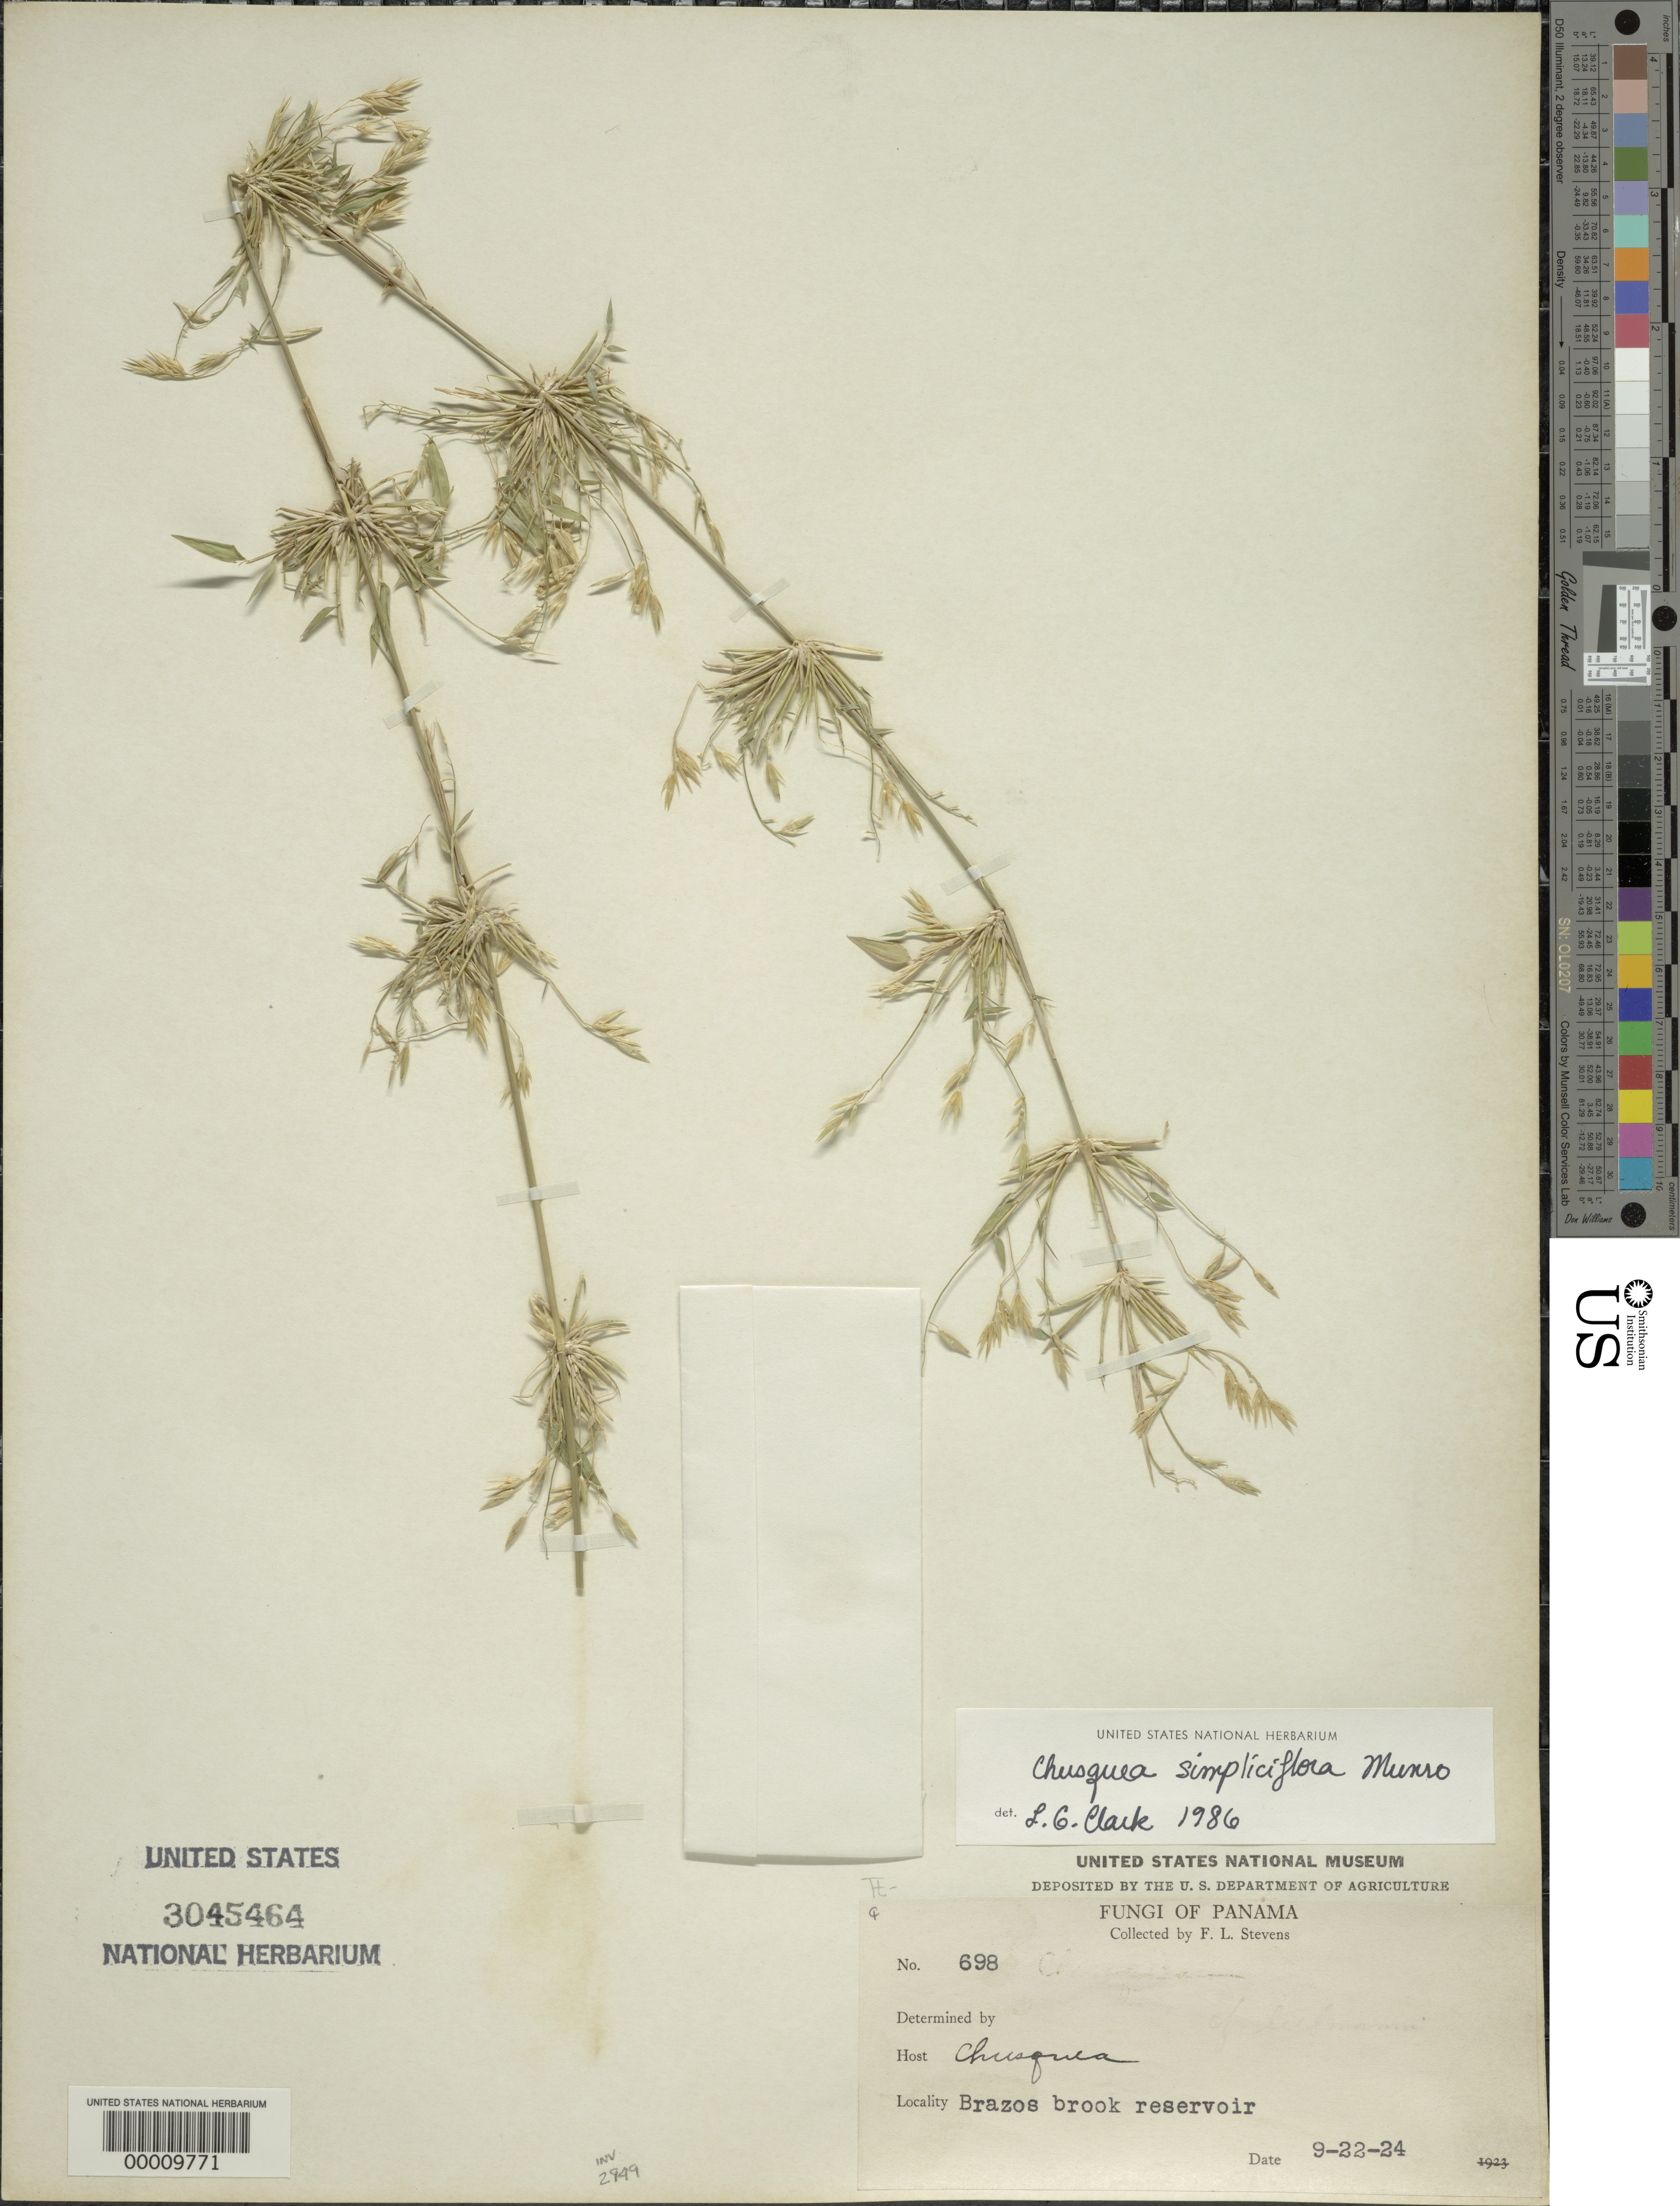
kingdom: Plantae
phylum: Tracheophyta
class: Liliopsida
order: Poales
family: Poaceae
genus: Chusquea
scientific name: Chusquea simpliciflora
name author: Munro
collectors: F. L. Stevens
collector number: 698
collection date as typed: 22 Sep 1924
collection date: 1924-09-22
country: Panama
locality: Brazos brook reservoir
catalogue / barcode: US 3045464